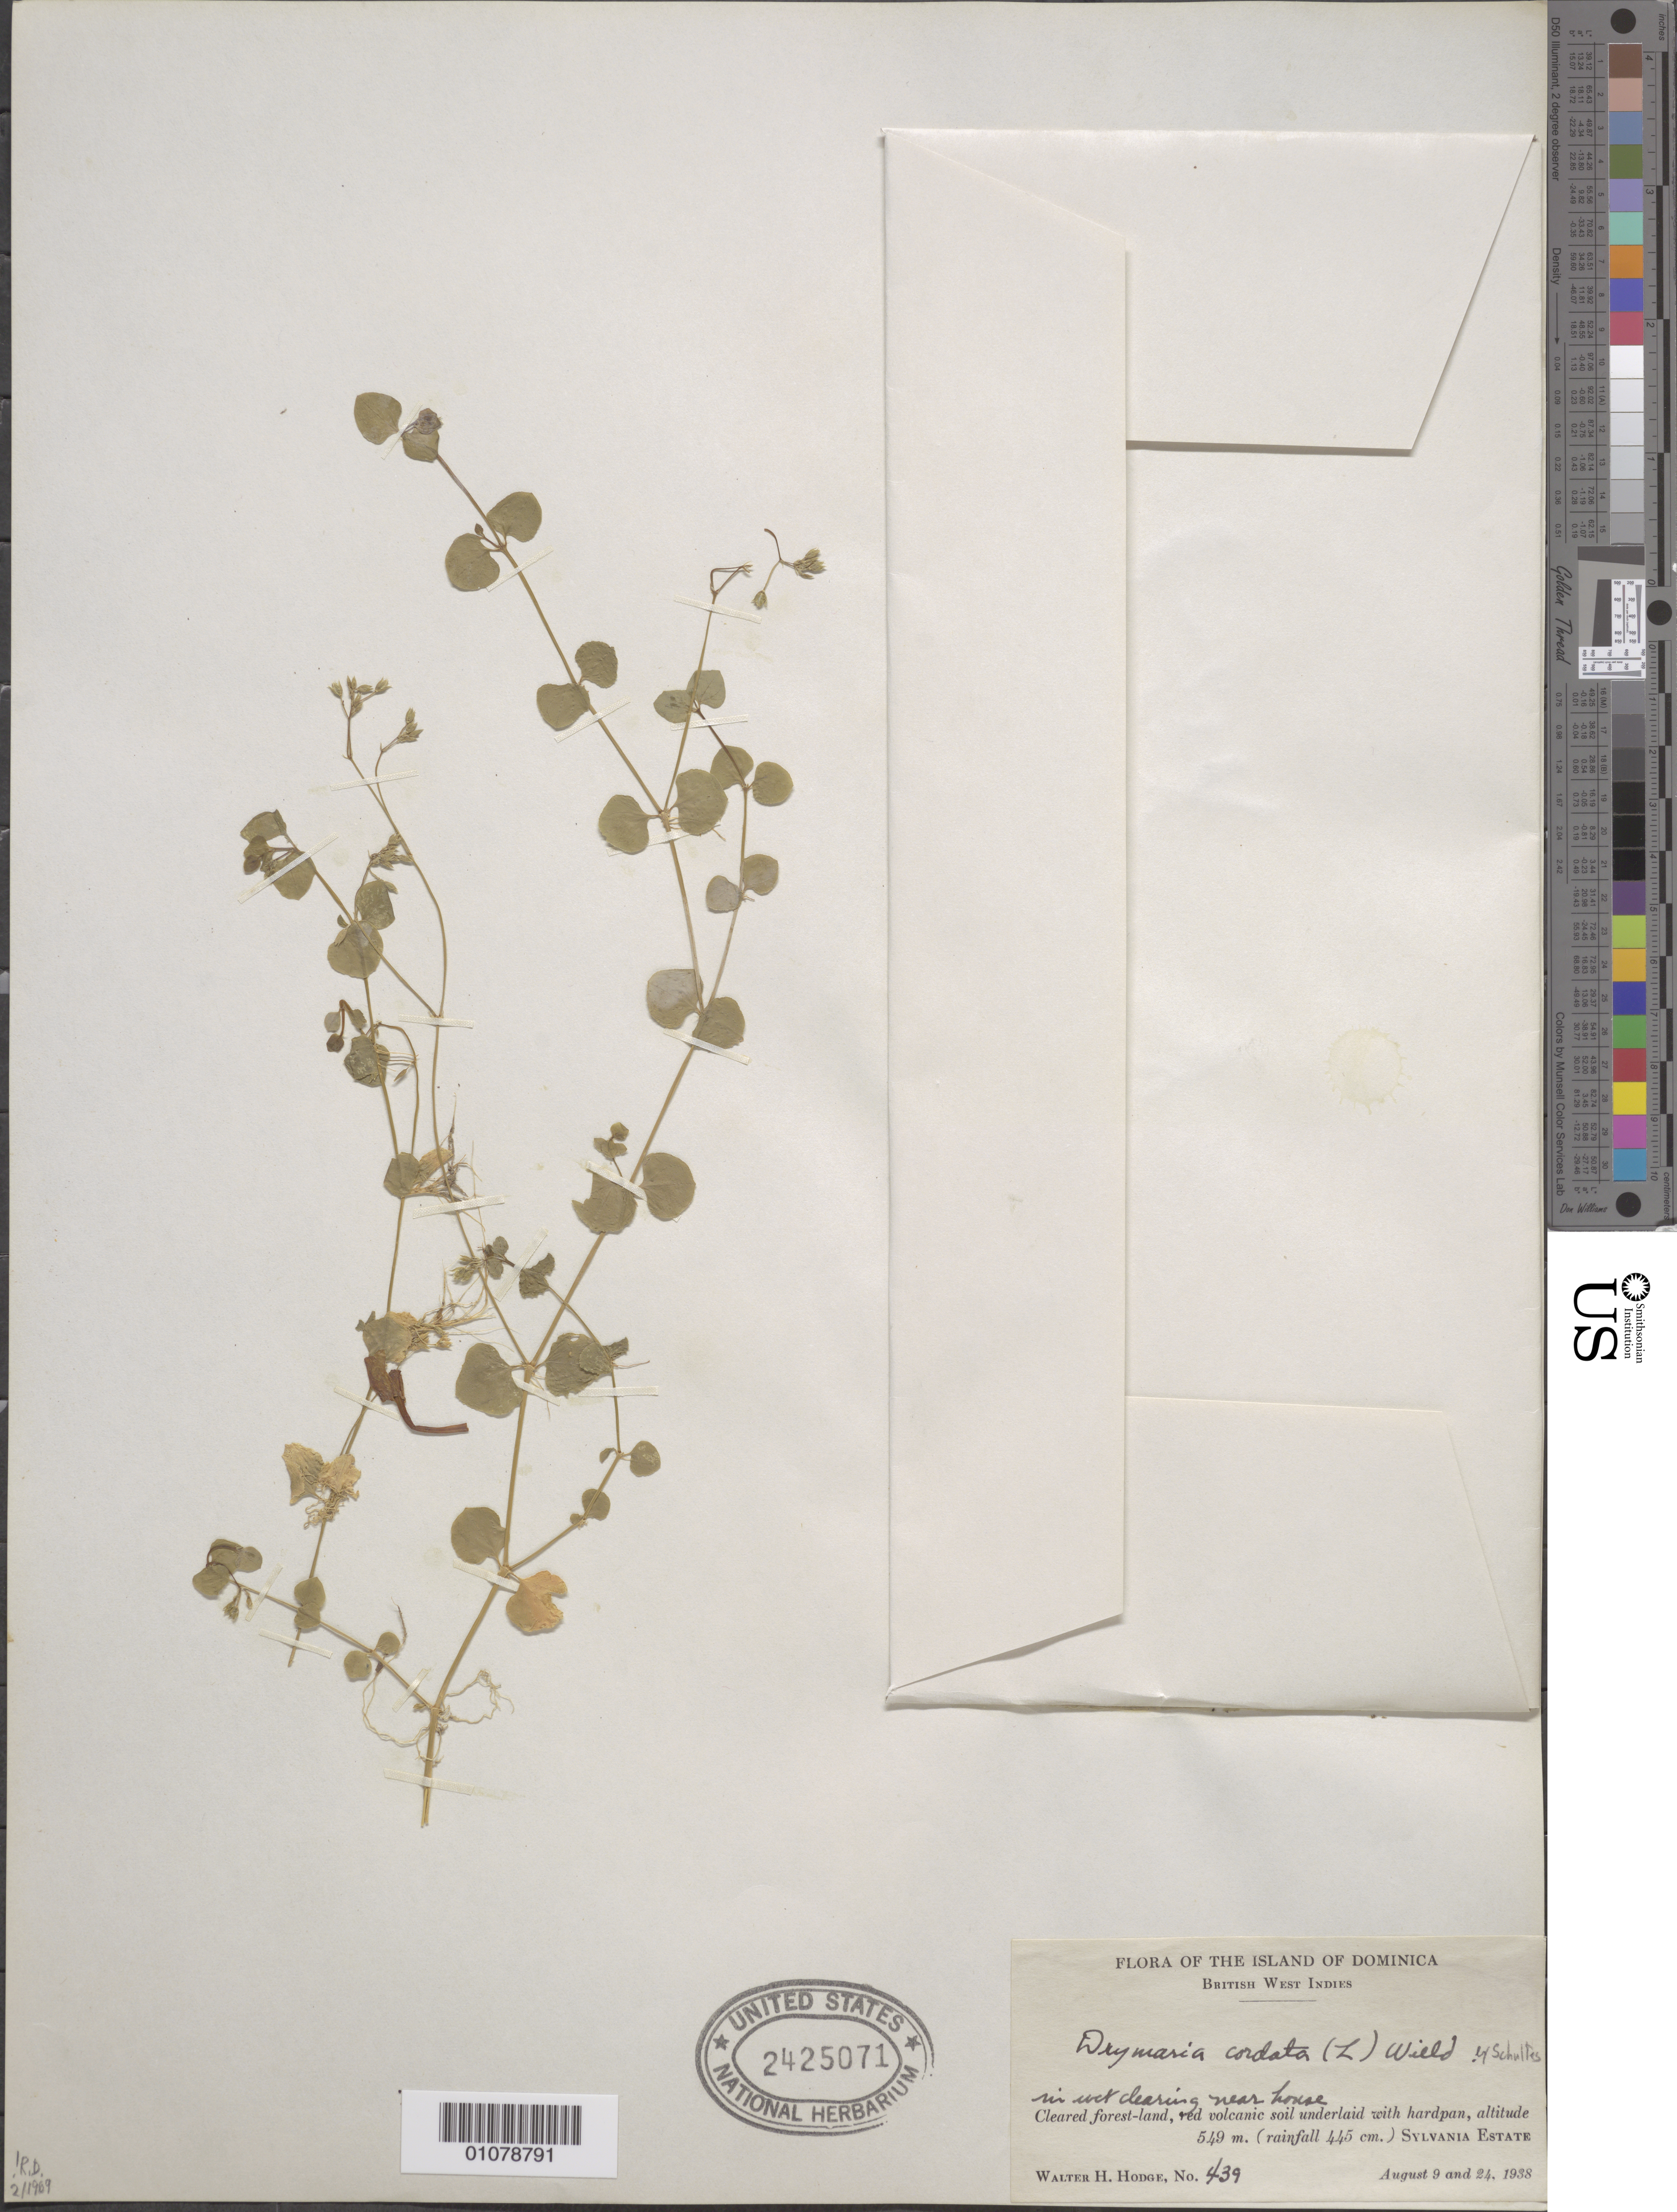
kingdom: Plantae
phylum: Tracheophyta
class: Magnoliopsida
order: Caryophyllales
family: Caryophyllaceae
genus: Drymaria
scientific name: Drymaria cordata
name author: (L.) Willd. ex Schult.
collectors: W. Hodge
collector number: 439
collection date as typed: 09 Aug 1938 and 24 Aug 1938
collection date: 1938-08-09,1938-08-24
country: Dominica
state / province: St. Paul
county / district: Sylvania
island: Dominica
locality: Sylvania Estate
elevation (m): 549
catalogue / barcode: US 2425071